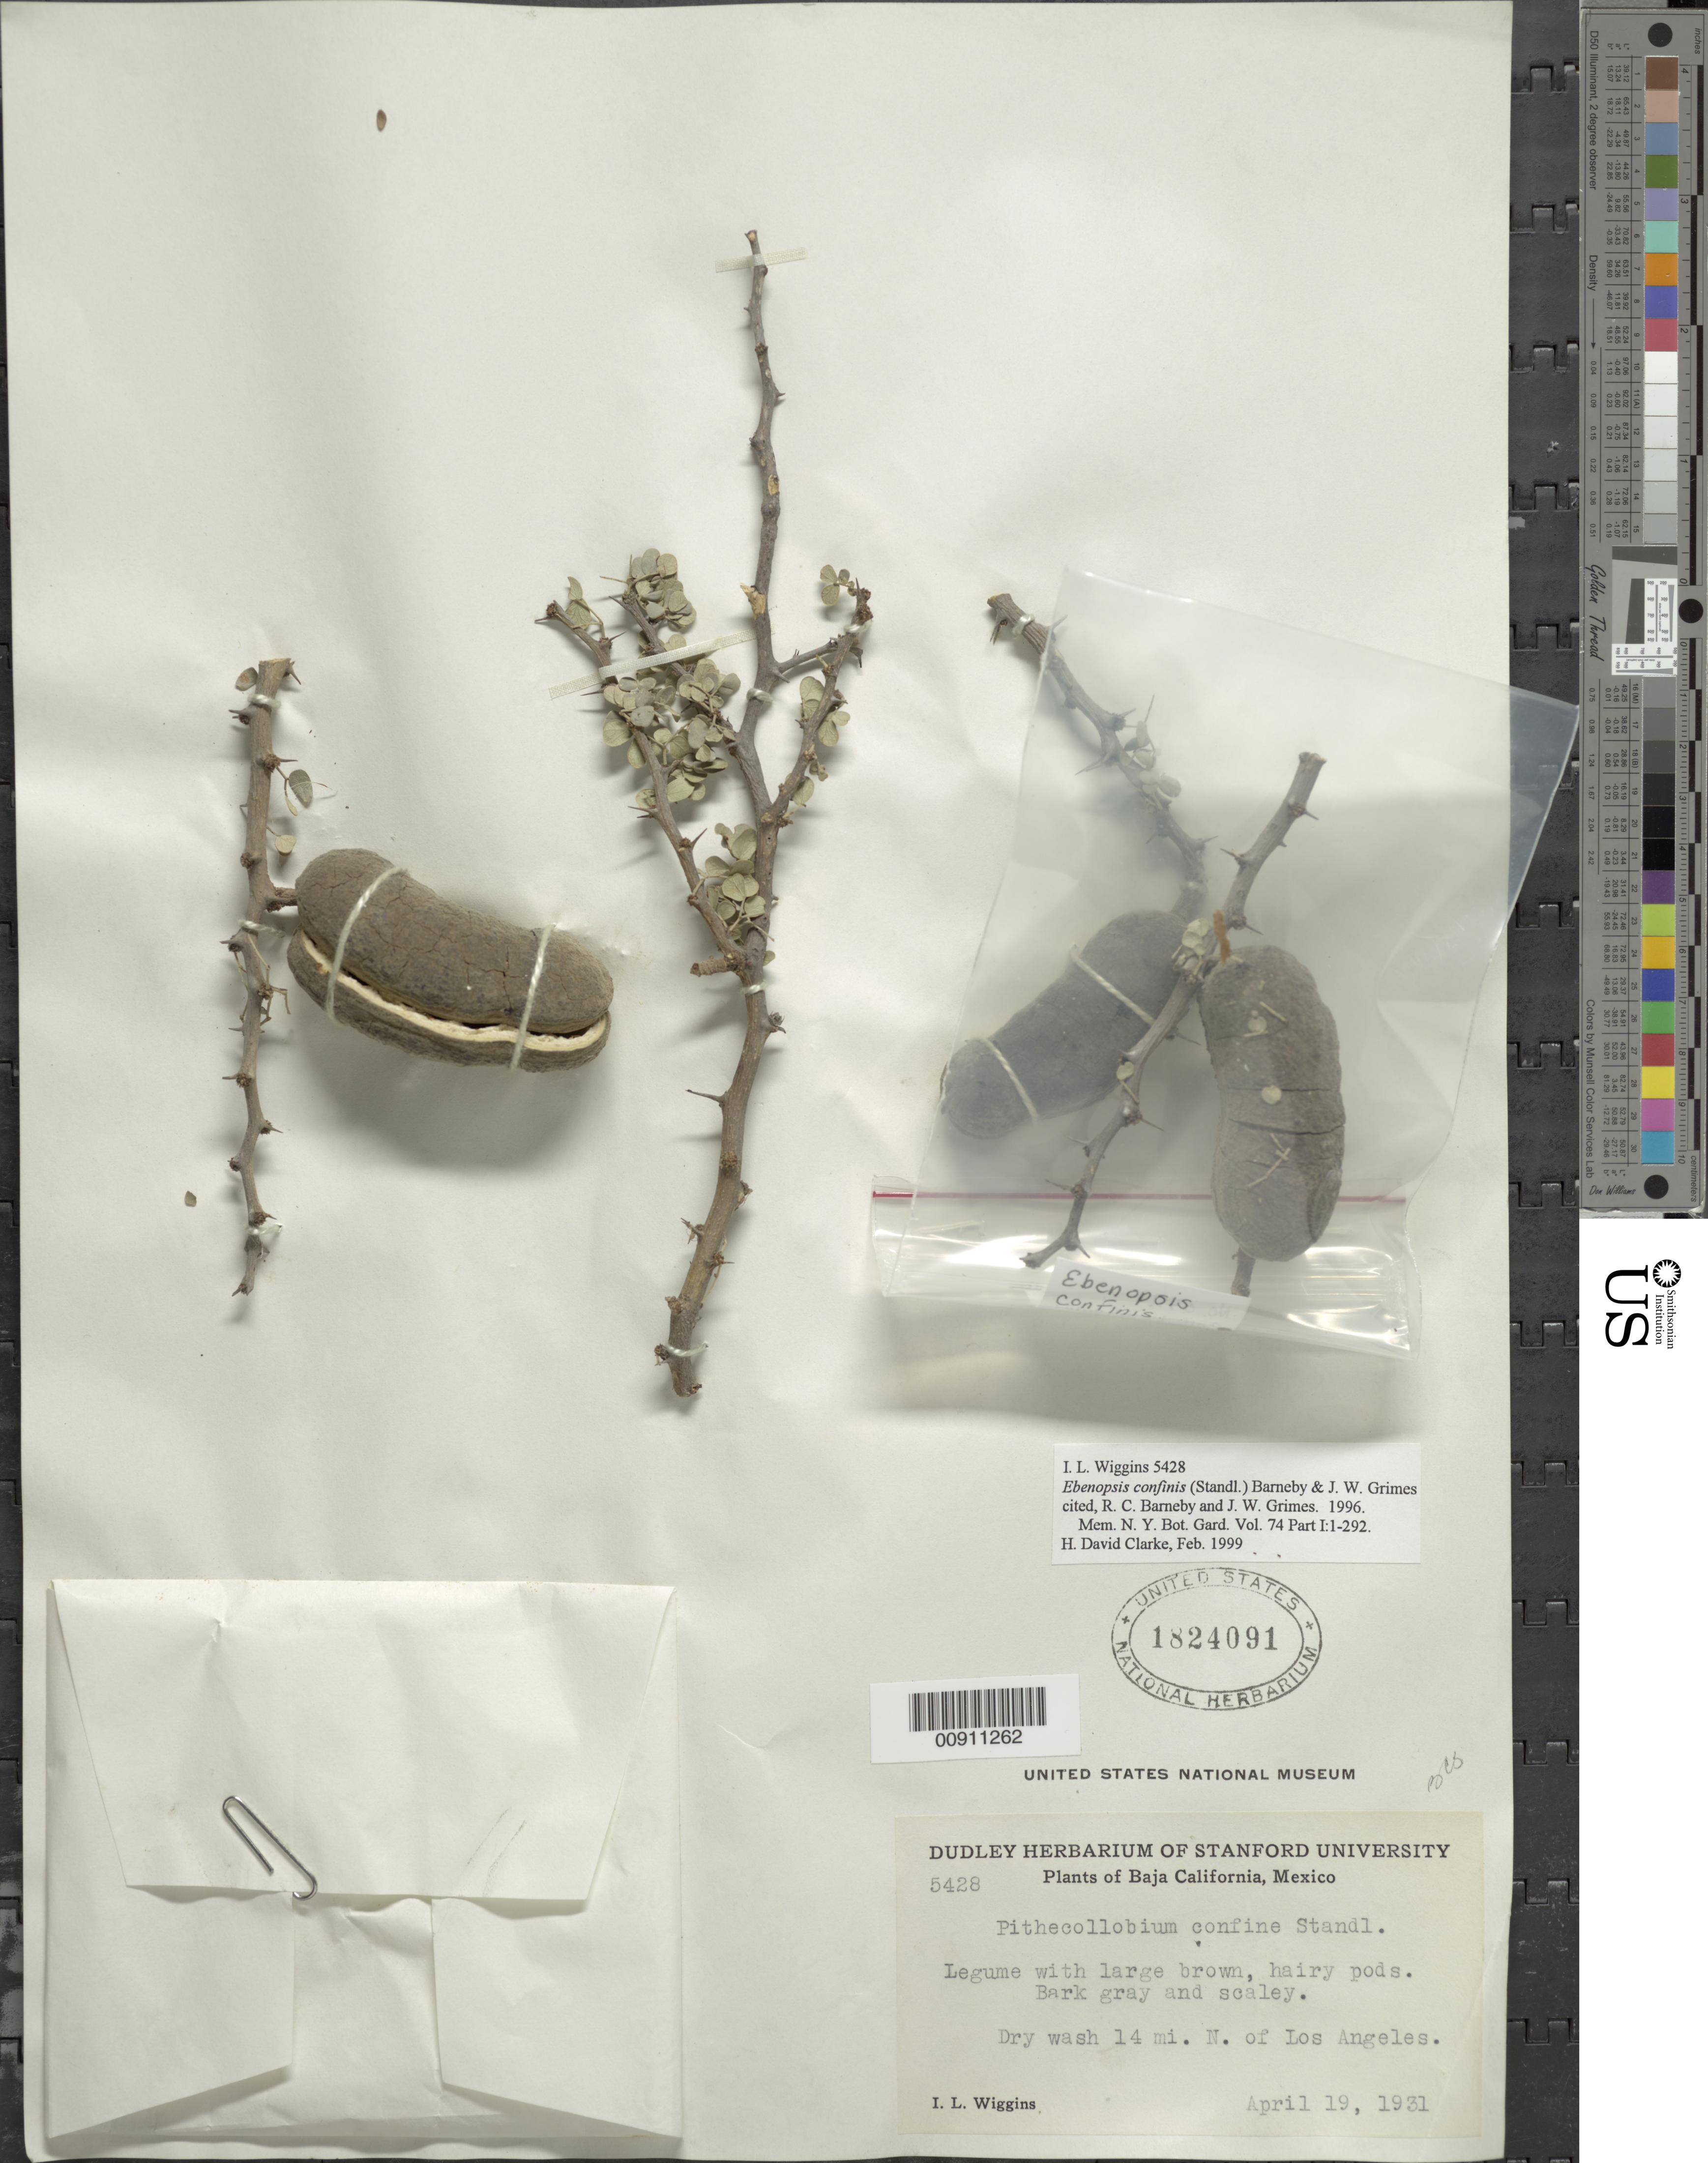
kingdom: Plantae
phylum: Tracheophyta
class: Magnoliopsida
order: Fabales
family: Fabaceae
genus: Ebenopsis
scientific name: Ebenopsis confinis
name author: (Standl.) Britton & Rose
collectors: I. L. Wiggins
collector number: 5428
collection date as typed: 19 Apr 1931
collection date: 1931-04-19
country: Mexico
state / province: Baja California Sur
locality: Dry wash 14 mi. N of Los Angeles.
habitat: Dry wash.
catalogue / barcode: US 1824091